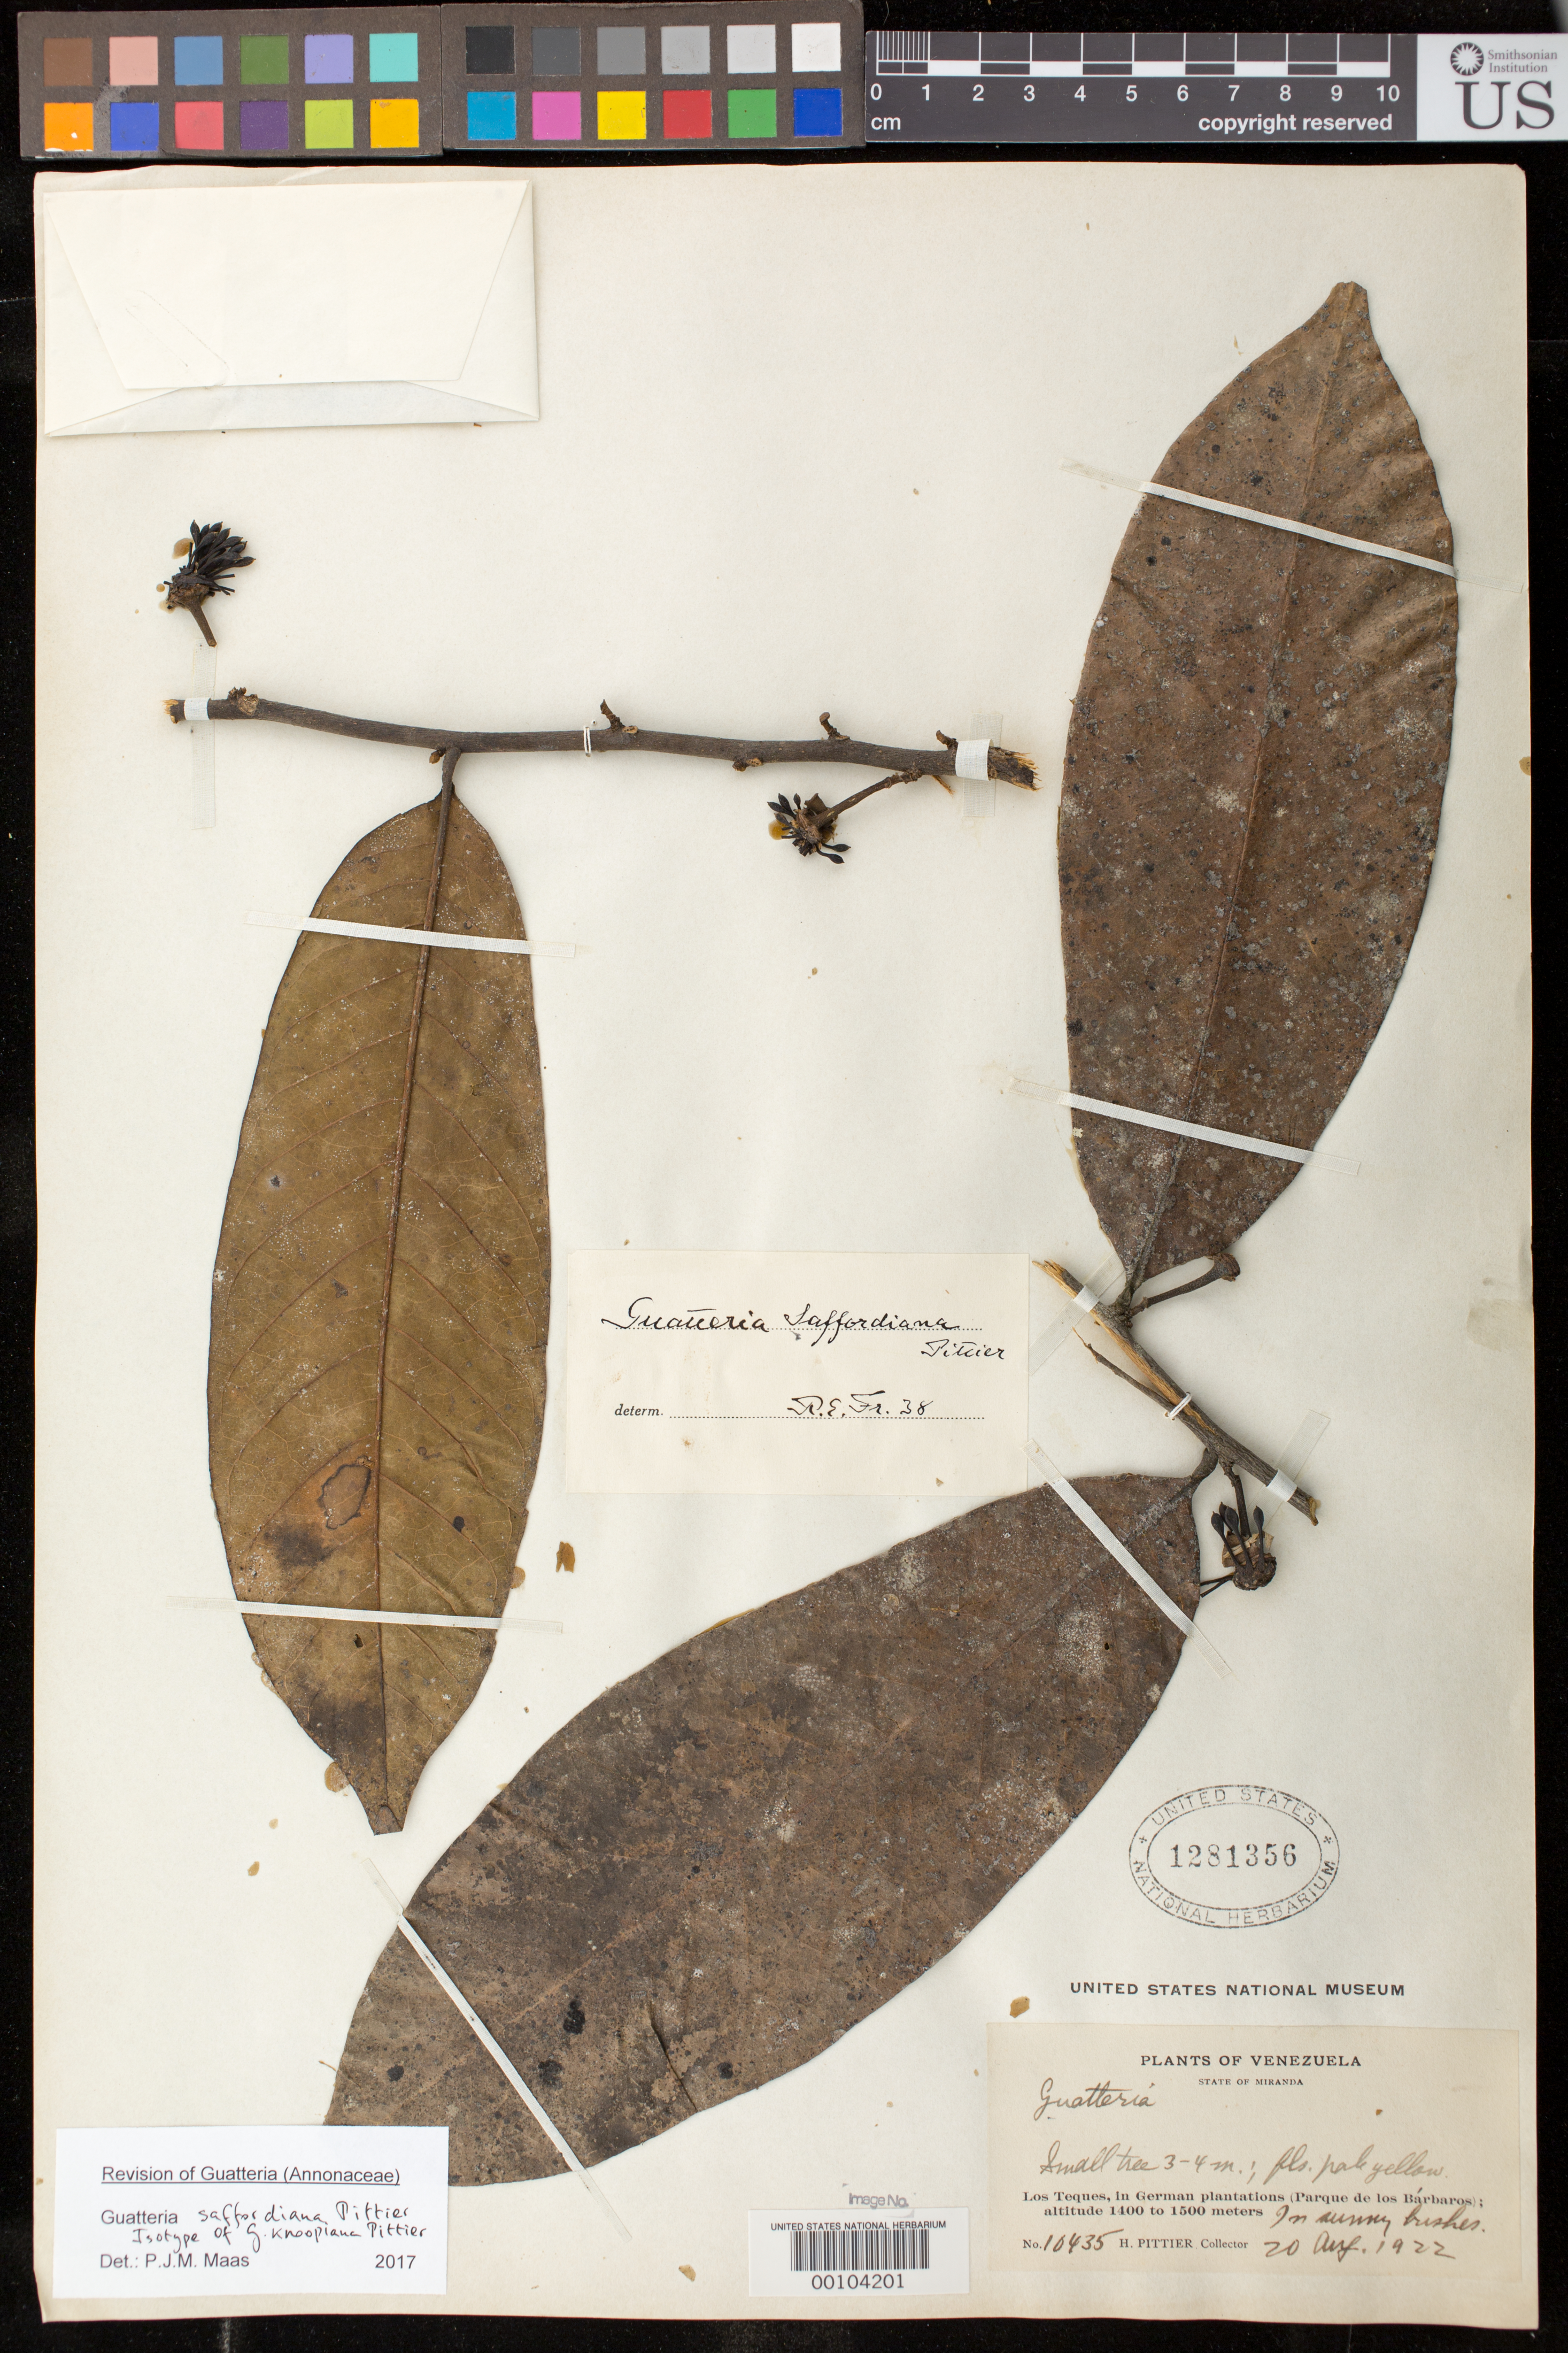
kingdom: Plantae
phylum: Tracheophyta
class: Magnoliopsida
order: Magnoliales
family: Annonaceae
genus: Guatteria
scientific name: Guatteria knoopiana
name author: Pittier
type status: Isotype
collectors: H. F. Pittier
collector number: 10435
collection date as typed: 20 Aug 1922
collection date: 1922-08-20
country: Venezuela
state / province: Miranda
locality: Los Teques, in German Plantations, parquede Los Barbaros.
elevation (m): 1400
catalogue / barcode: US 1281356